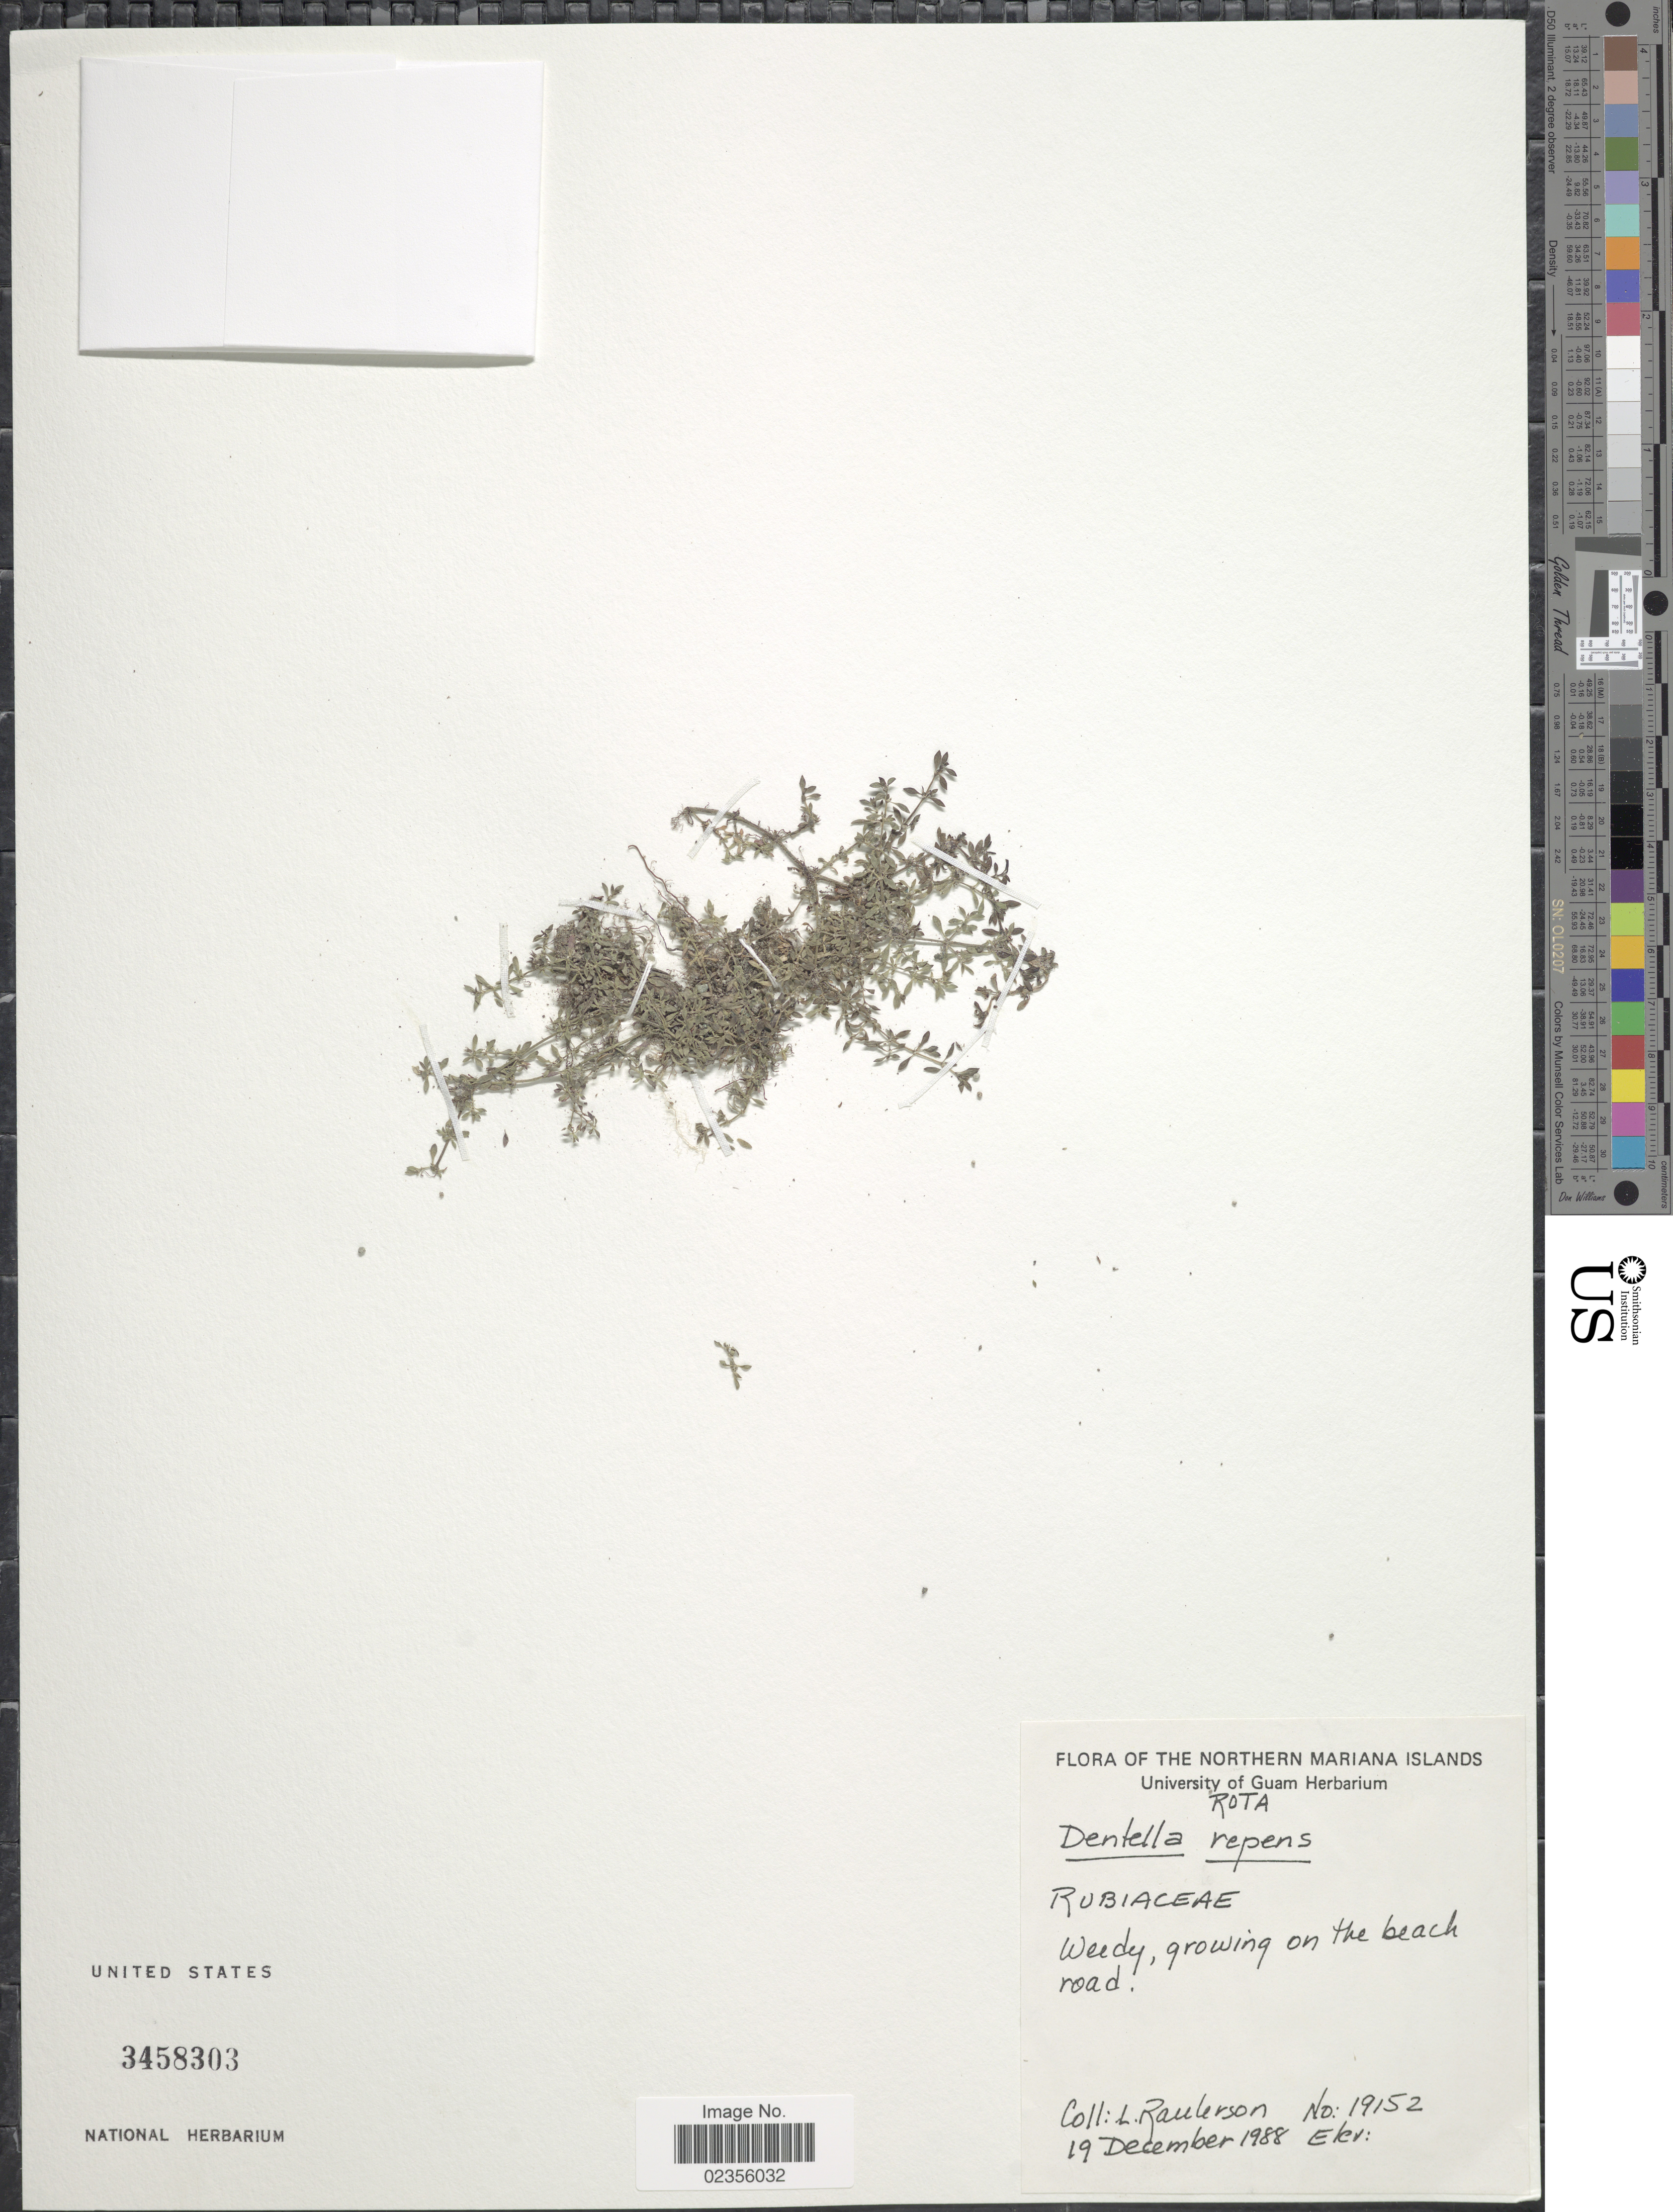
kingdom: Plantae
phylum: Tracheophyta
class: Magnoliopsida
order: Gentianales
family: Rubiaceae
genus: Dentella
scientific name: Dentella repens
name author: J.R. Forst. & G. Forst.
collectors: L. Raulerson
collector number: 19152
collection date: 1988-12-19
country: Northern Mariana Islands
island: Rota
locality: Rota. Weedy, growing on the beach road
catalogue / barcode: US 3458303